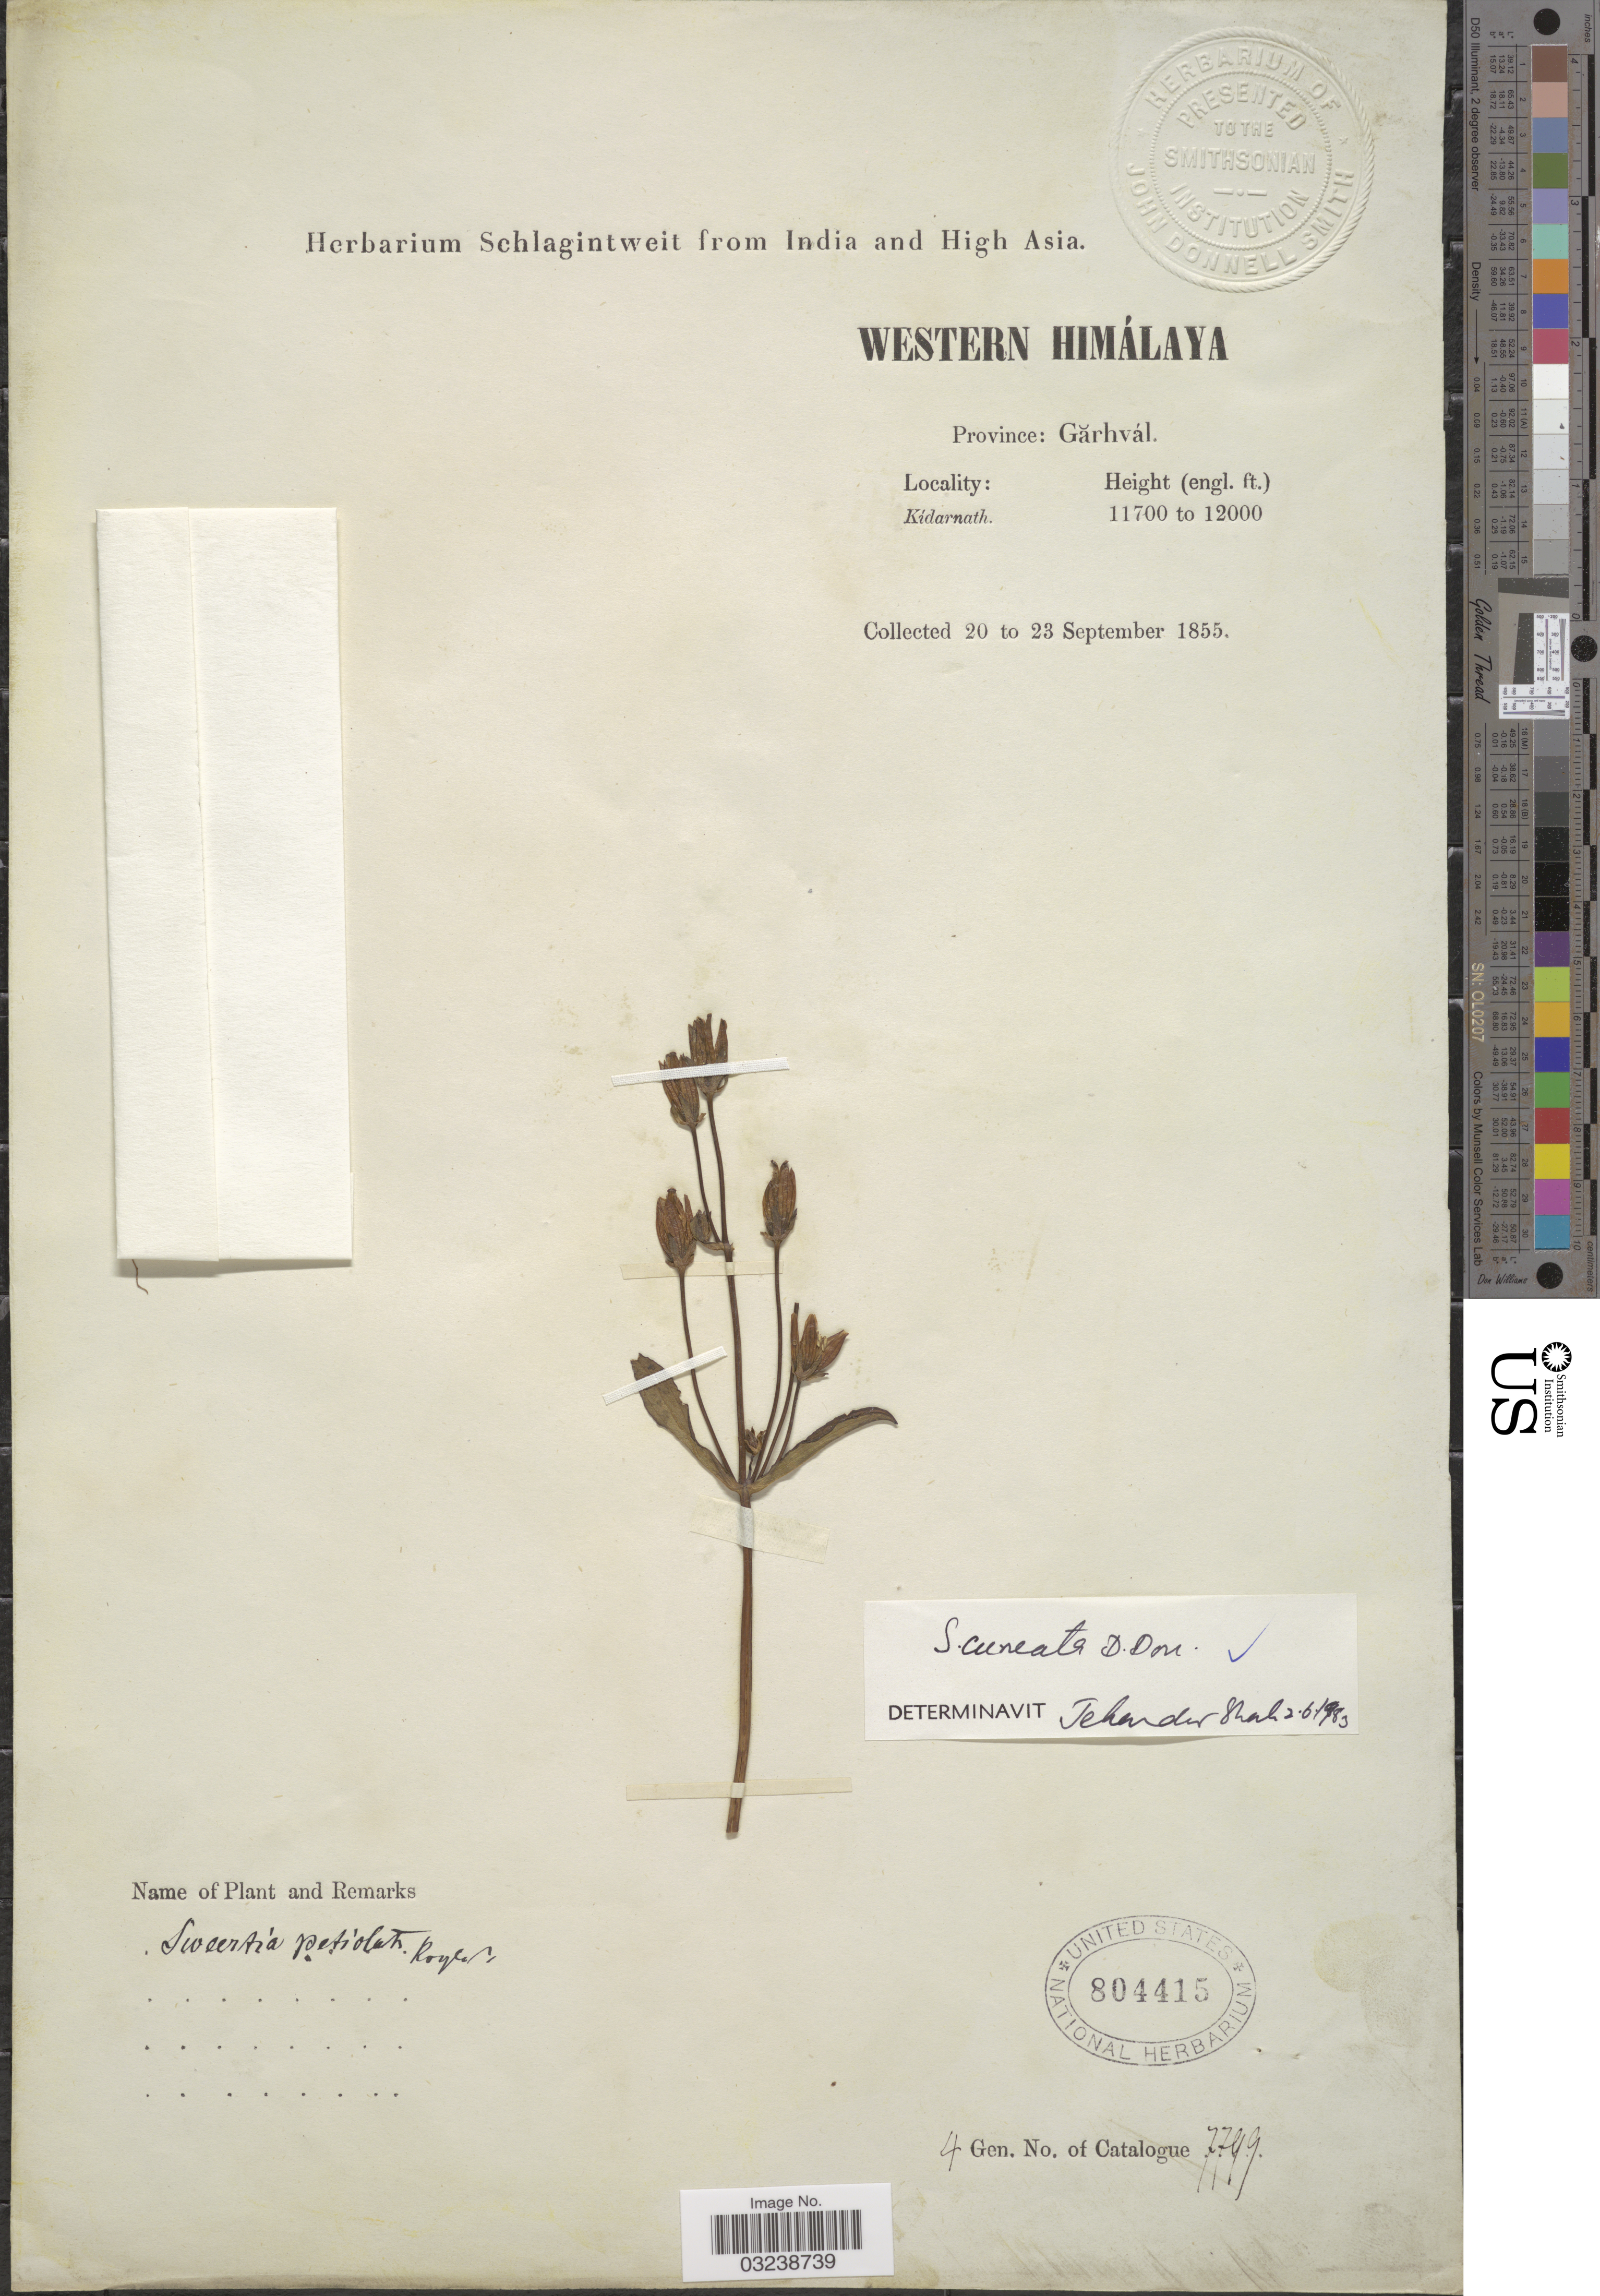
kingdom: Plantae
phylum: Tracheophyta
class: Magnoliopsida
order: Gentianales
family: Gentianaceae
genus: Swertia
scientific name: Swertia cuneata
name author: Wall. ex D. Don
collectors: ex herb. Schlagintweit from India and High Asia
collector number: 7799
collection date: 1855-09-20/1855-09-23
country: India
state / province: Uttarakhand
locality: Western Himálaya. Province: Gărhvál. Kídarnath.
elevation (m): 3566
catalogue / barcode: US 804415